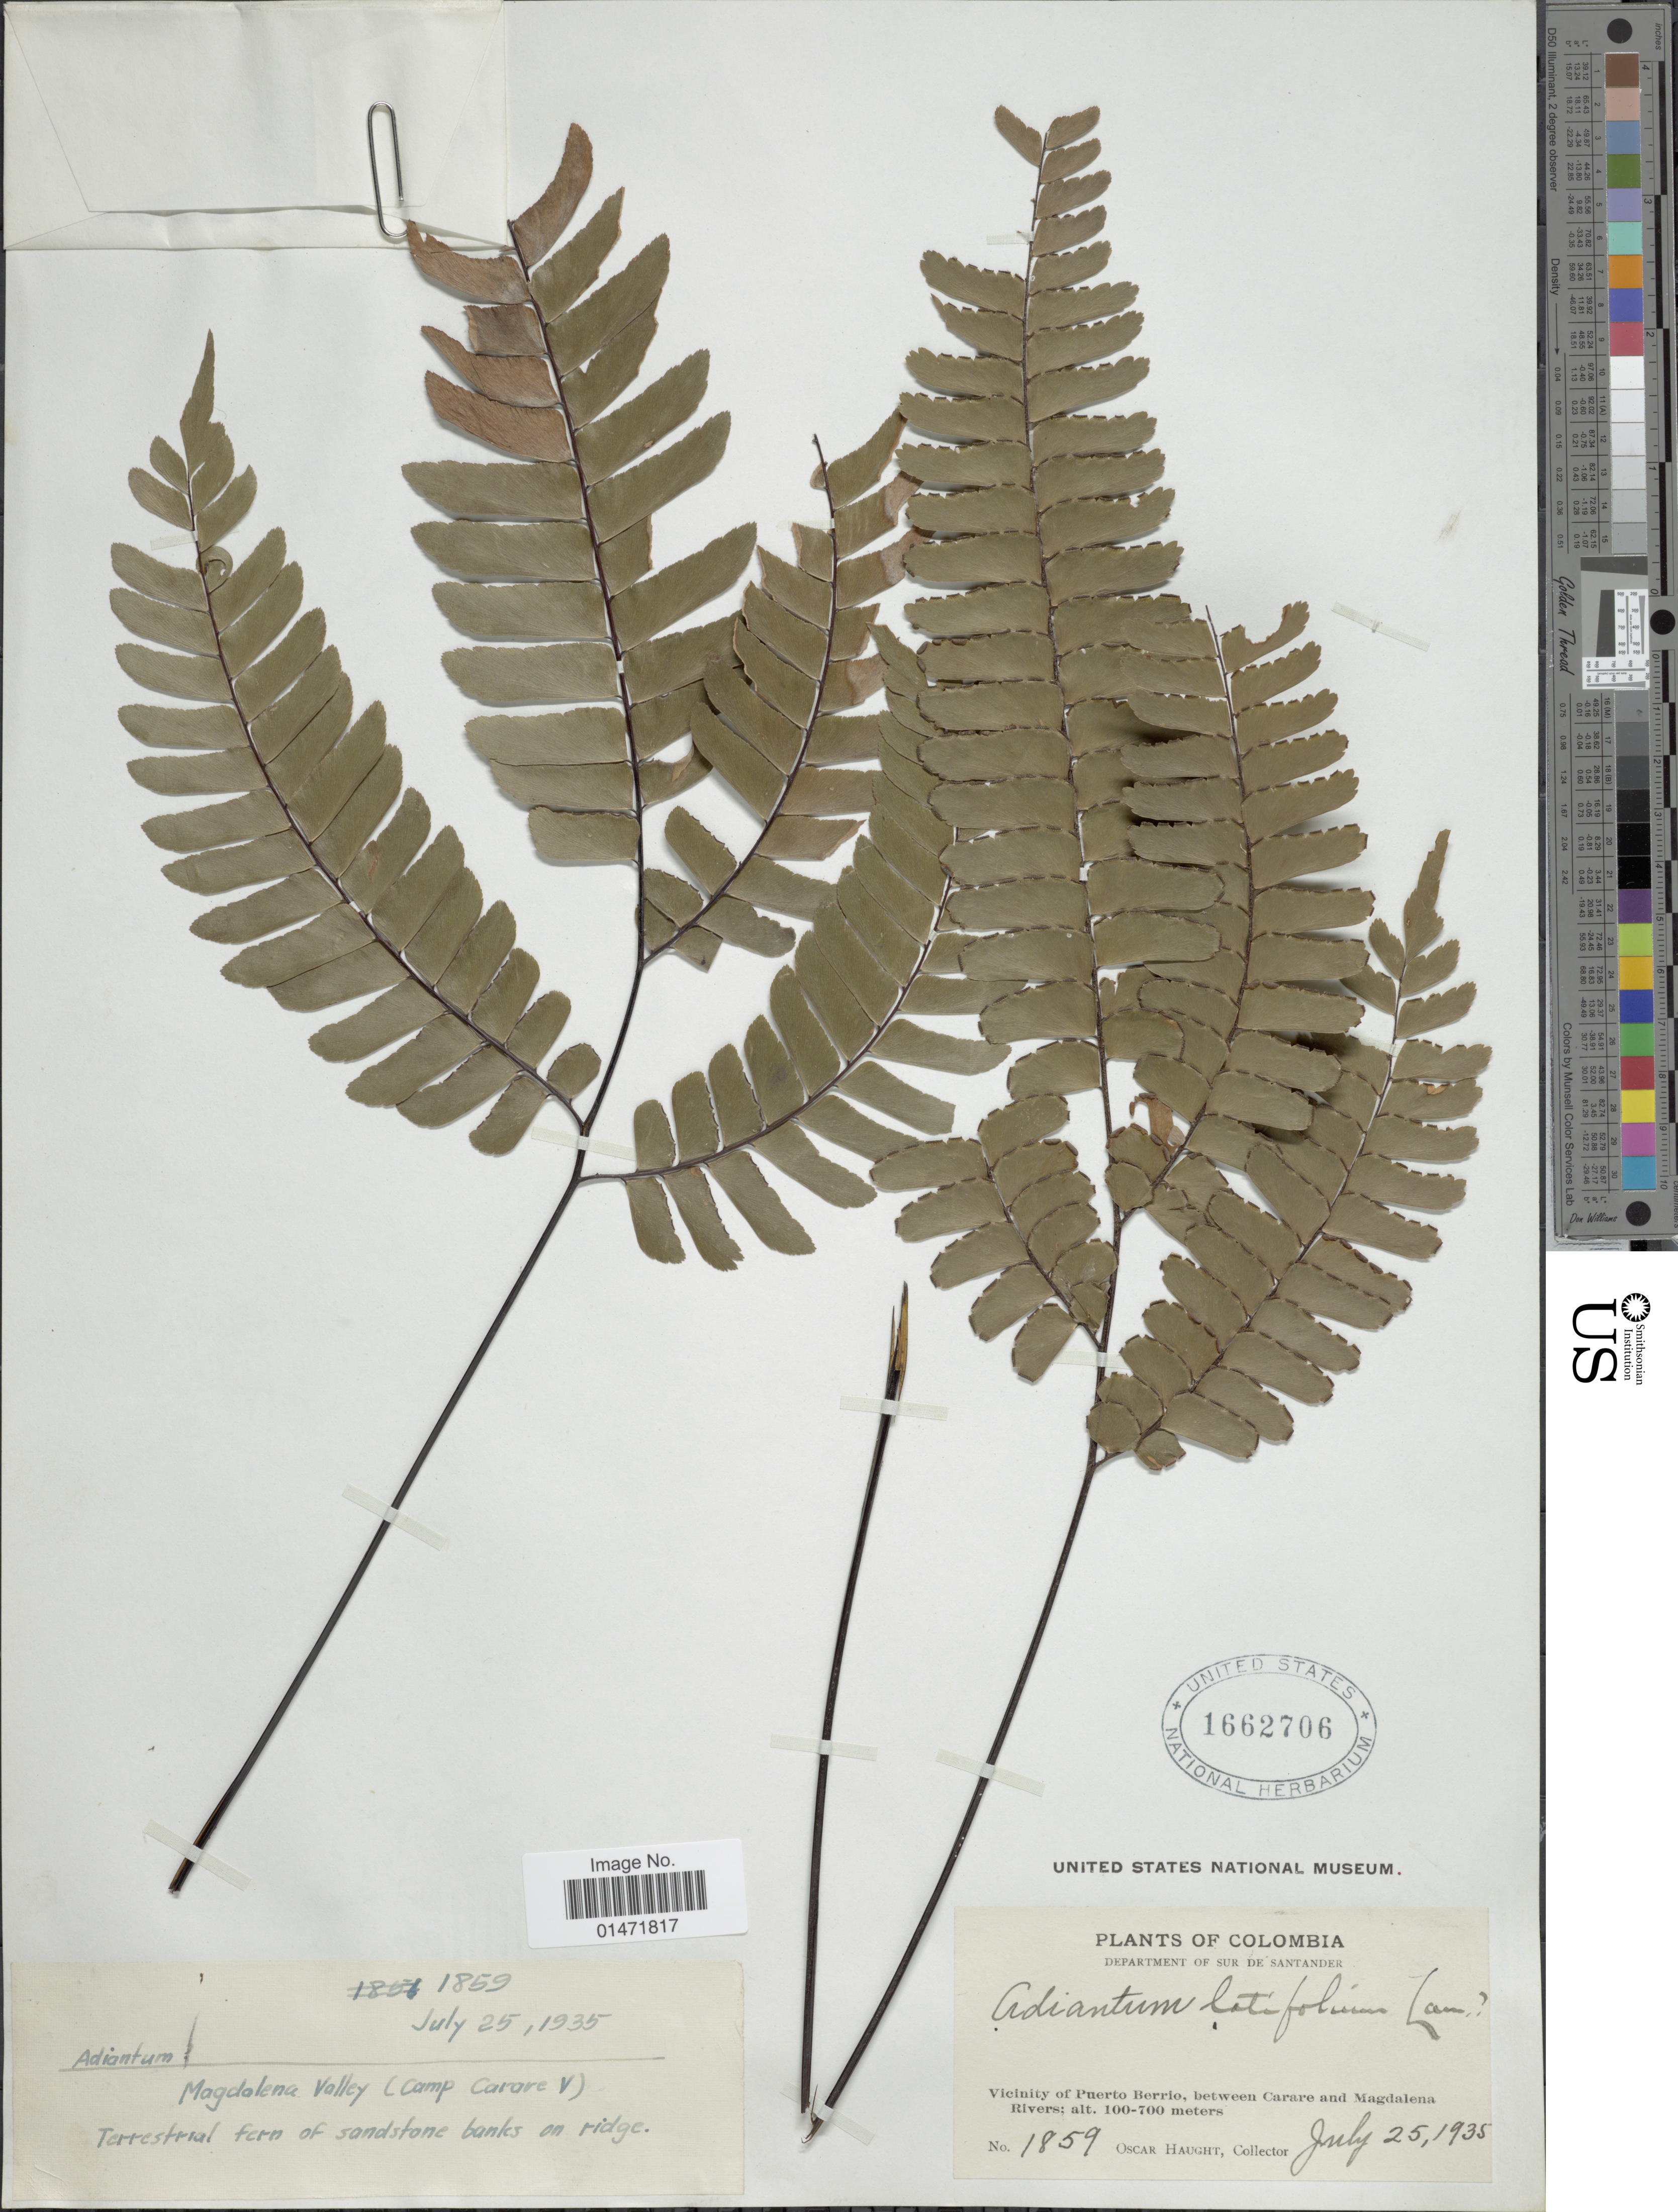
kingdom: Plantae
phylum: Tracheophyta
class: Polypodiopsida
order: Polypodiales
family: Pteridaceae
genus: Adiantum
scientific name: Adiantum tetraphyllum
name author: Humb. & Bonpl. ex Willd.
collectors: O. L. Haught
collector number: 1859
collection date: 1935-07-25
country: Colombia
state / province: Santander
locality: Sur de Santander. Vicinity of Puerto Berrio, between Carare and Magdalena Rivers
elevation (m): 100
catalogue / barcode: US 1662706